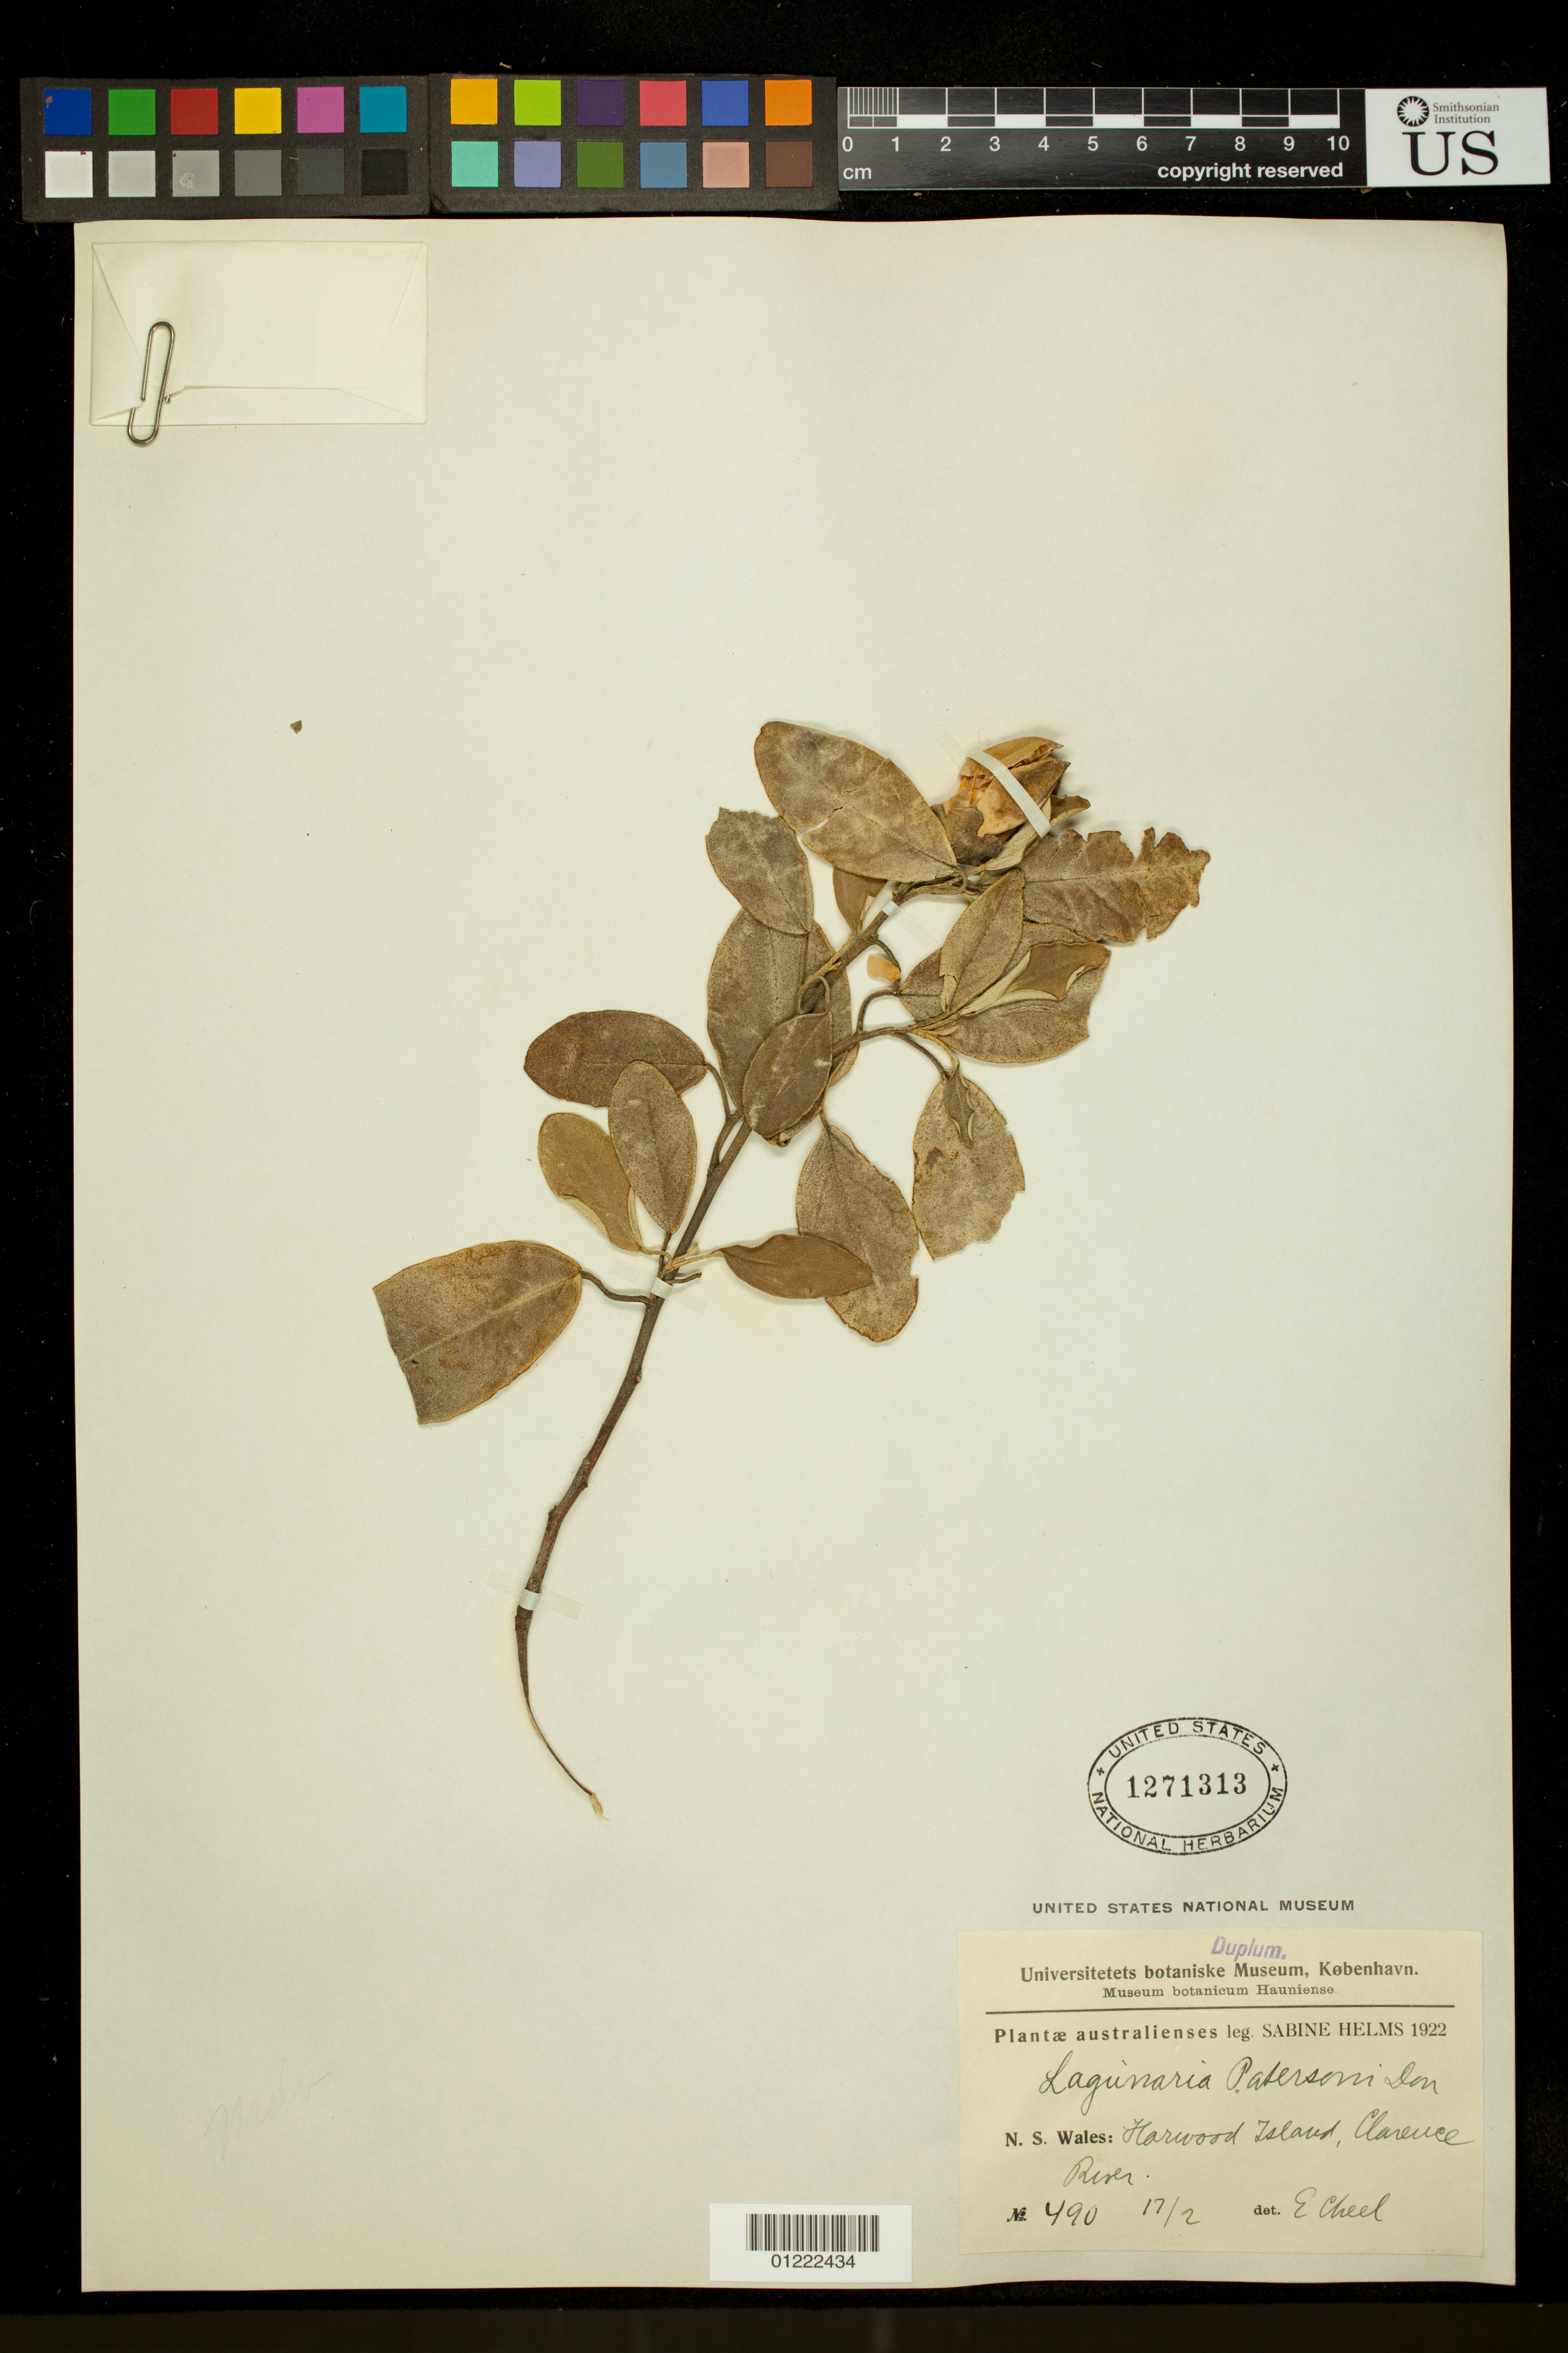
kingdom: Plantae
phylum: Tracheophyta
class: Magnoliopsida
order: Malvales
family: Malvaceae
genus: Lagunaria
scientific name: Lagunaria patersonia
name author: (Andrews) G. Don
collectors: S. Helms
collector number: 490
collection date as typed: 2/17/1922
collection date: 1922-02-17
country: Australia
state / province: New South Wales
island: Harwood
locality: Harwood Island, Clarence River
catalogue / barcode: US 1271313